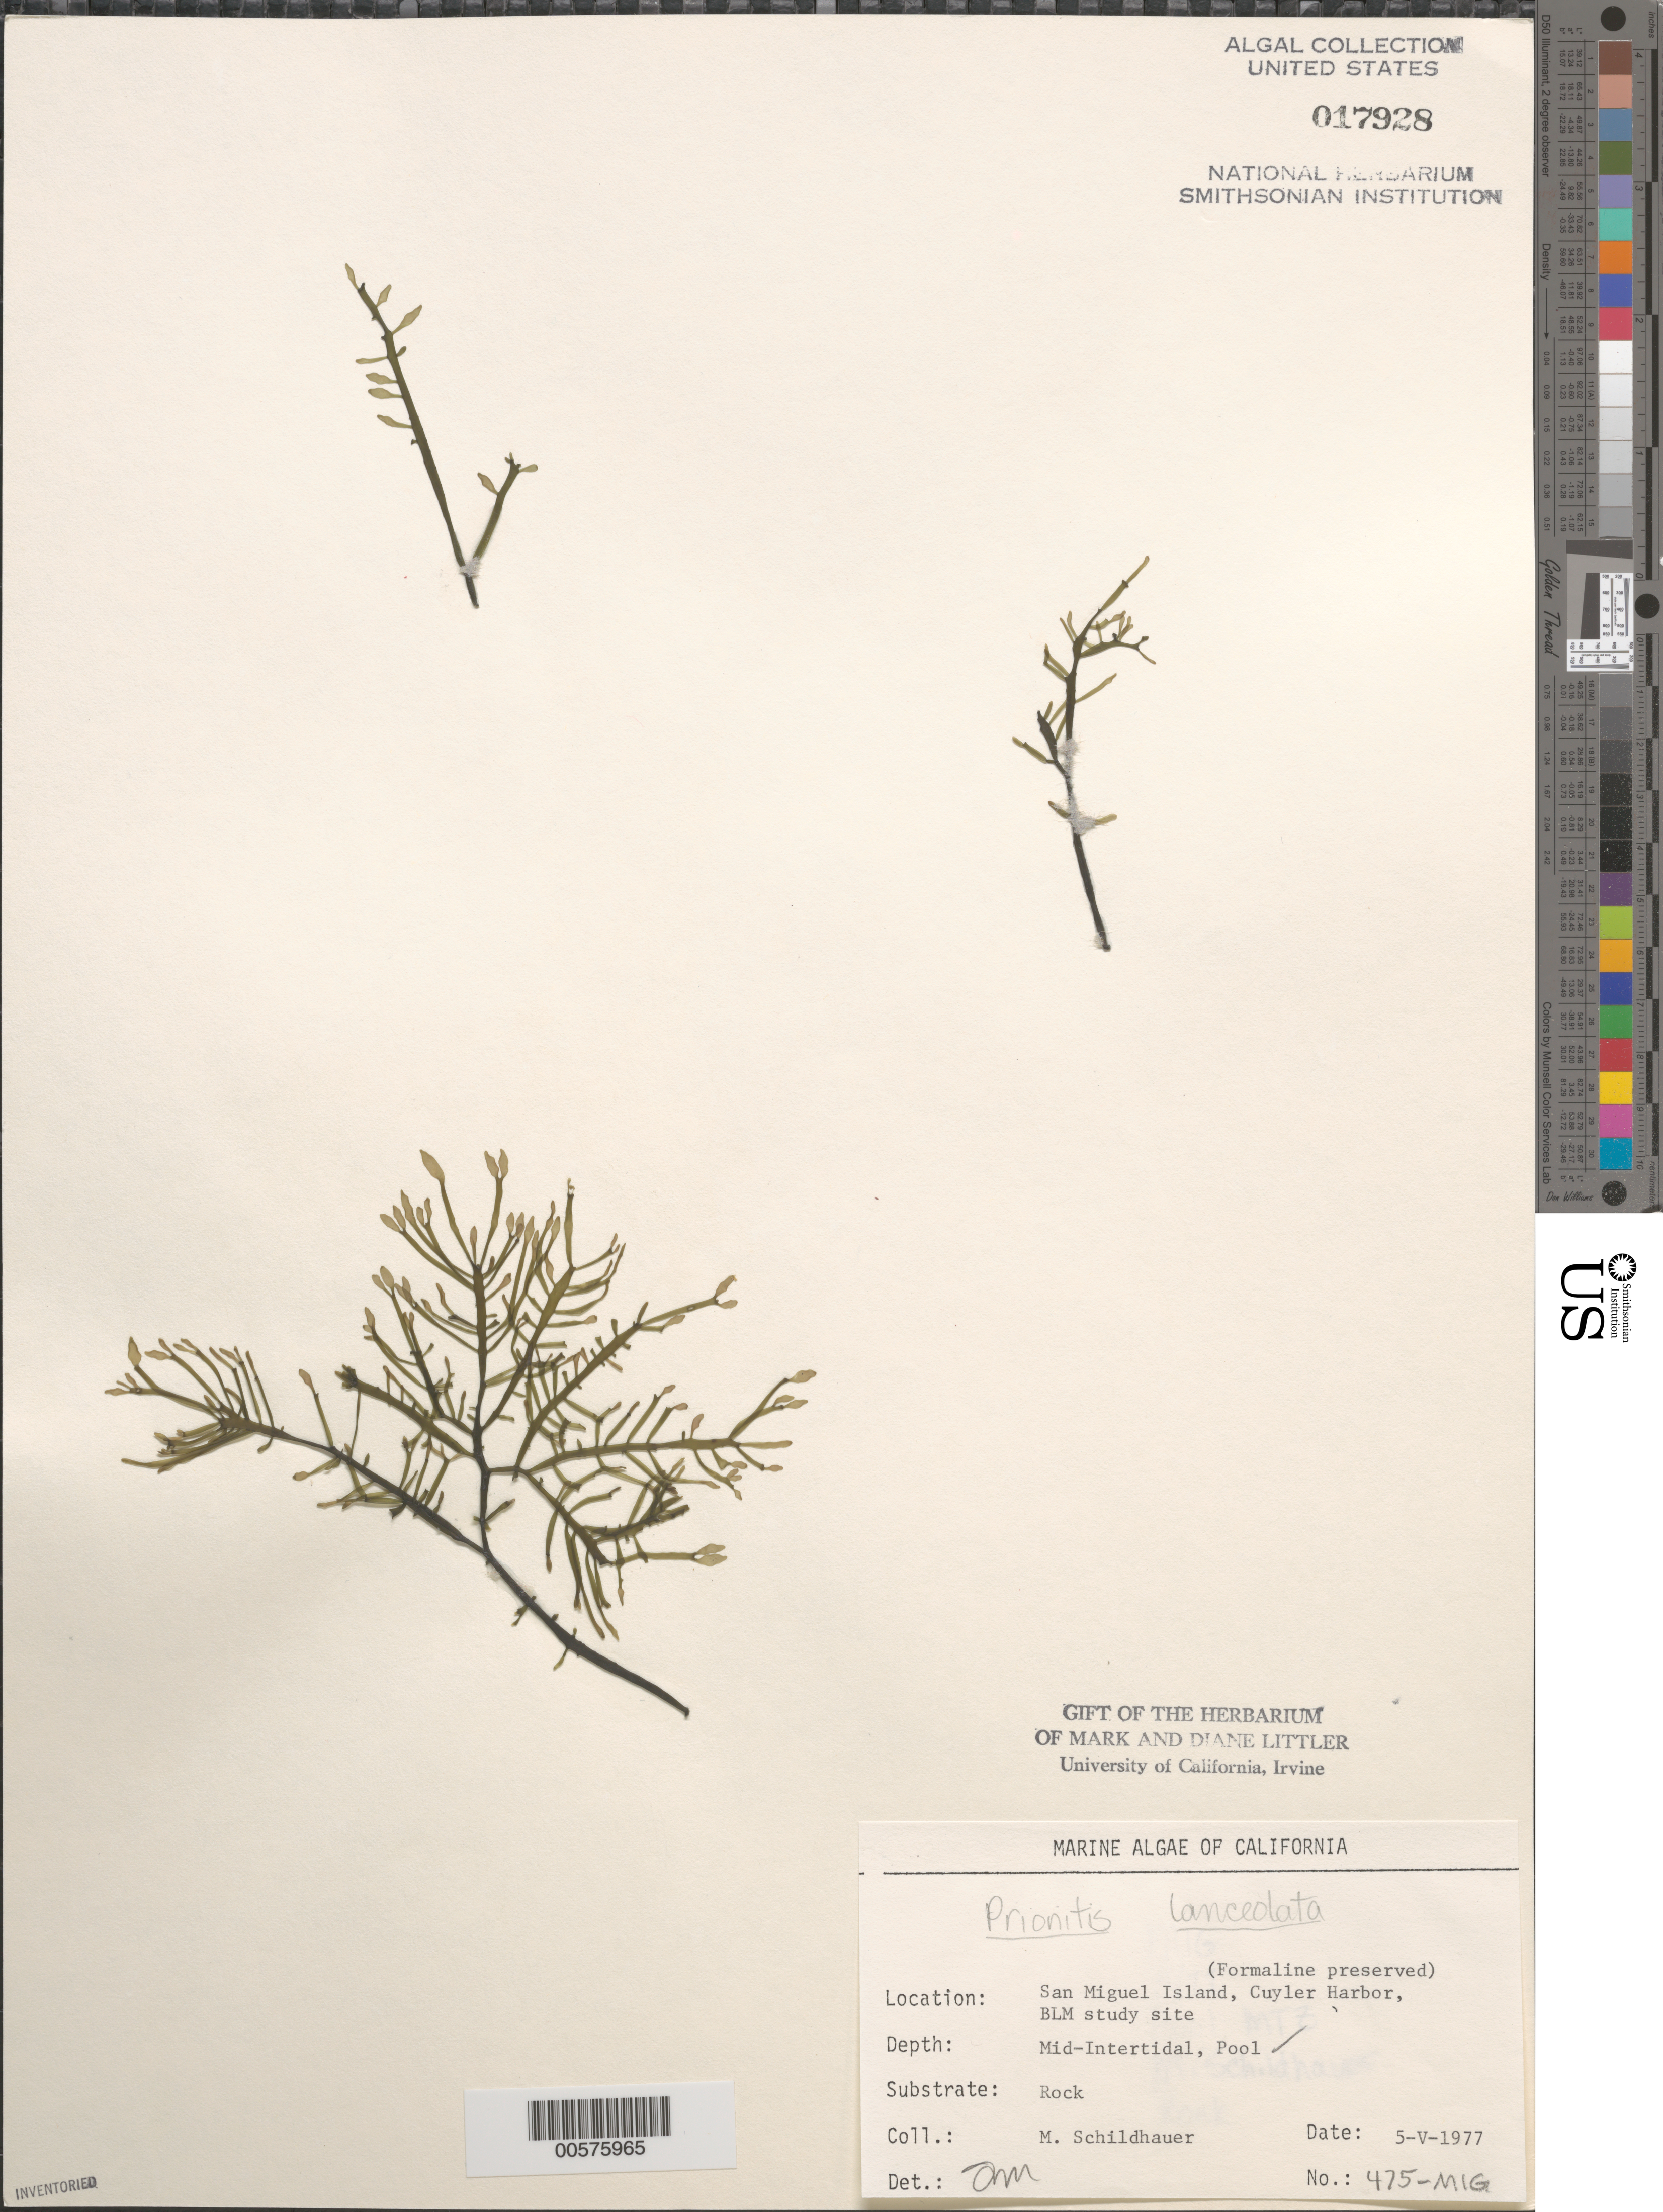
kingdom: Plantae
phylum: Rhodophyta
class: Florideophyceae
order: Cryptonemiales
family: Cryptonemiaceae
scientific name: Prionitis lanceolata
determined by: Murray, S. N.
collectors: M. Schildhauer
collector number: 475-MIG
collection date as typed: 05 May 1977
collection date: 1977-05-05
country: United States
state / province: California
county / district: Santa Barbara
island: San Miguel Island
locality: Cuyler Harbor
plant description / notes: BLM-SOCALBIGHT Rocky Intertidal Survey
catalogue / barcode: US 17928